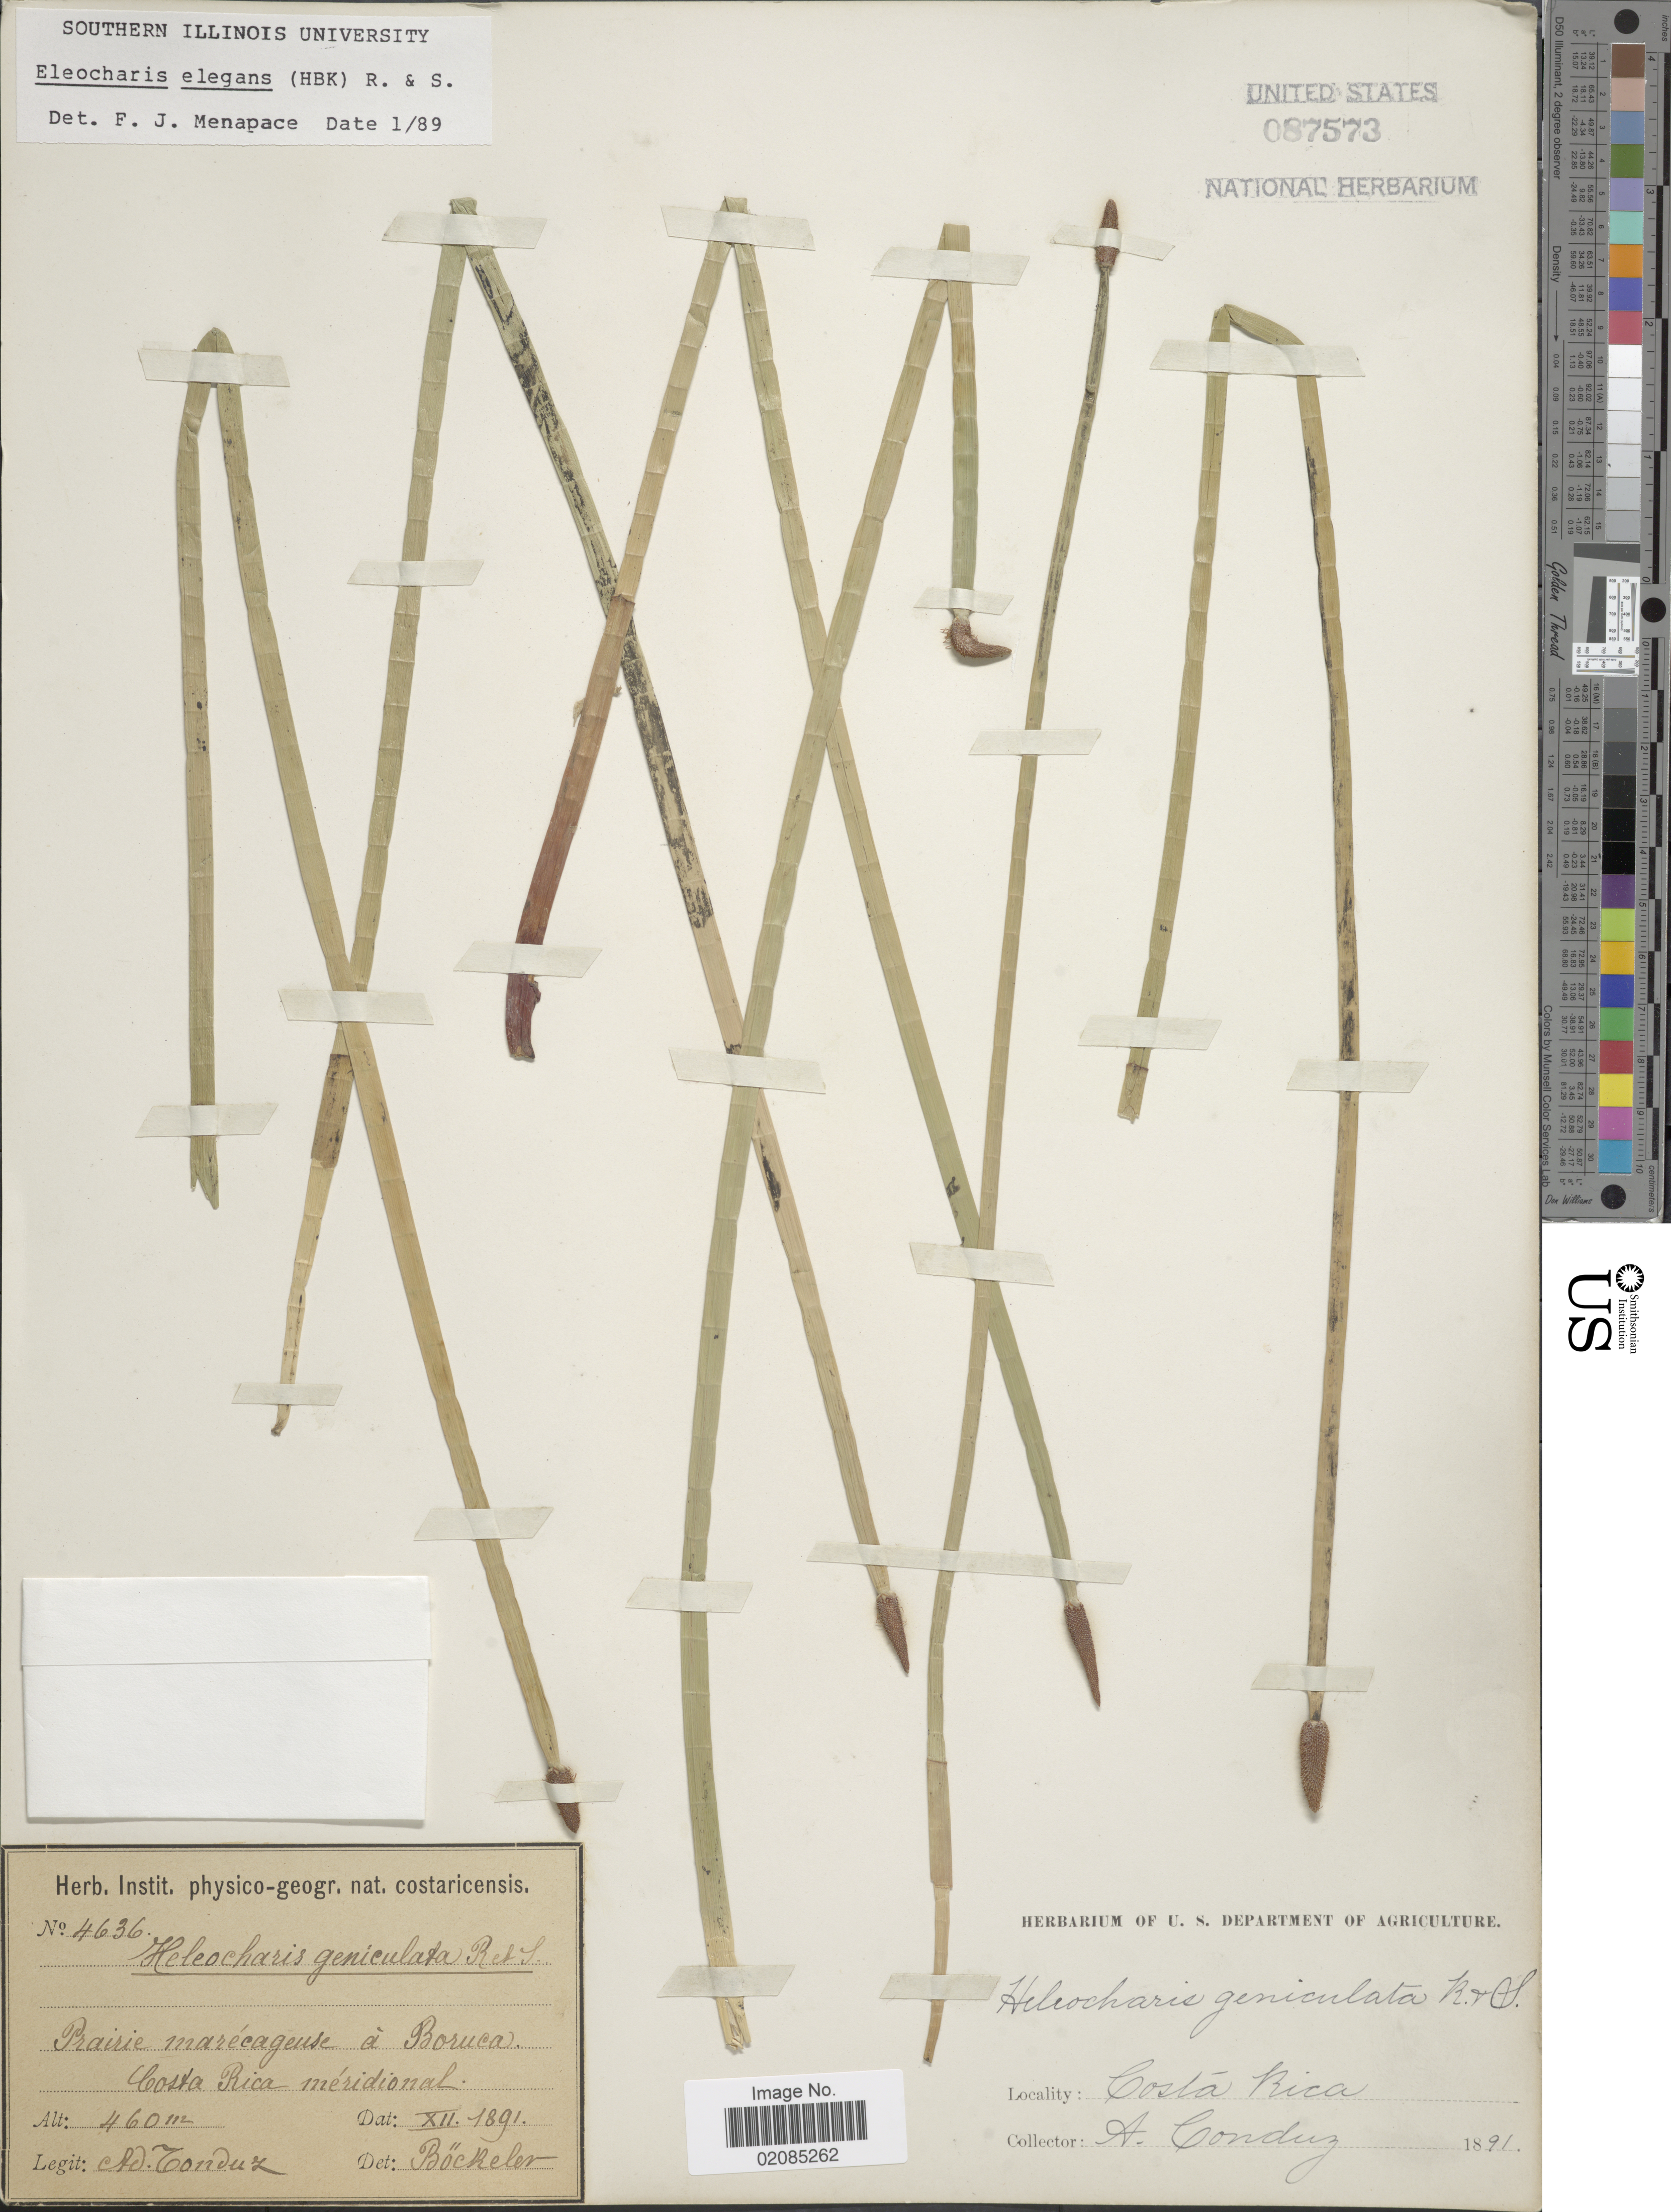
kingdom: Plantae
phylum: Tracheophyta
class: Liliopsida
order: Poales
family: Cyperaceae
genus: Eleocharis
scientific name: Eleocharis elegans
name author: (Kunth) Roem. & Schult.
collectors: A. Tonduz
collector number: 4636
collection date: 1891-12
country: Costa Rica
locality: Prairie marecageuse a Boruca. Costa Rica meridional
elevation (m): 460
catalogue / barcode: US 87573